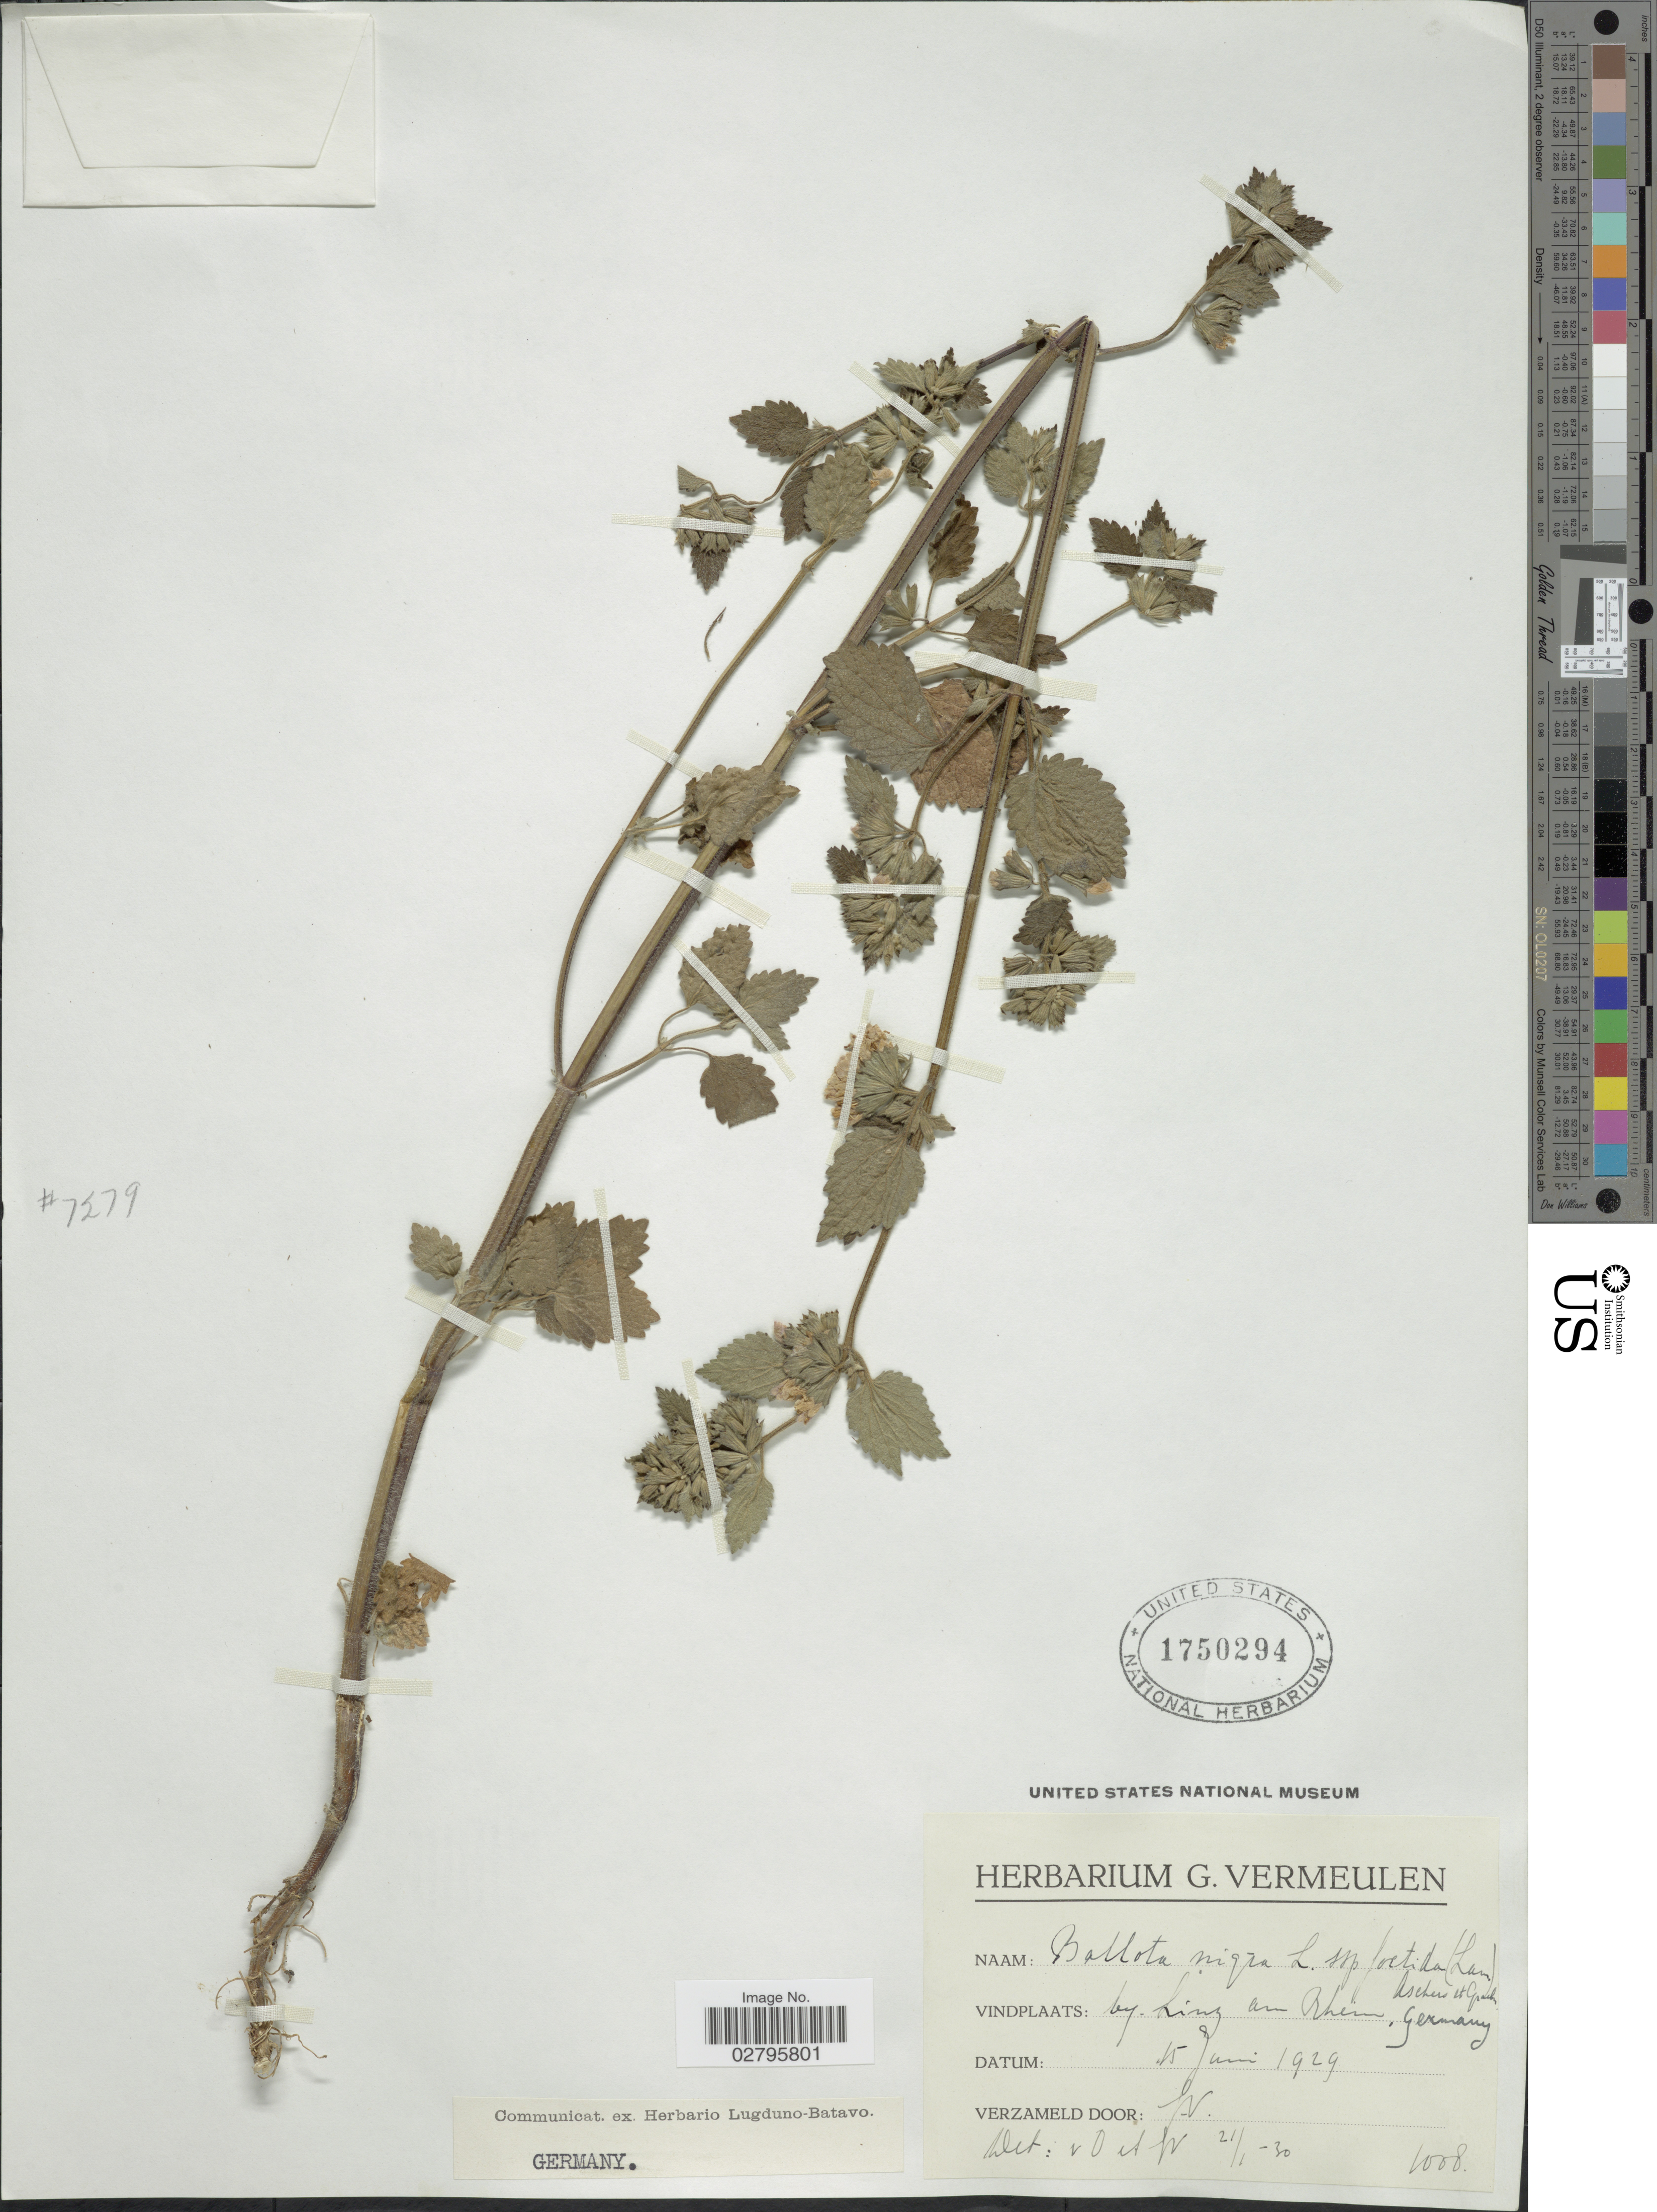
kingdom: Plantae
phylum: Tracheophyta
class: Magnoliopsida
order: Lamiales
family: Lamiaceae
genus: Ballota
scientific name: Ballota nigra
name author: L.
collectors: G. Vermeulen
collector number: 1008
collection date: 1929-06-15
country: Germany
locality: By Linz an Rhen. [interpreted]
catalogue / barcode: US 1750294